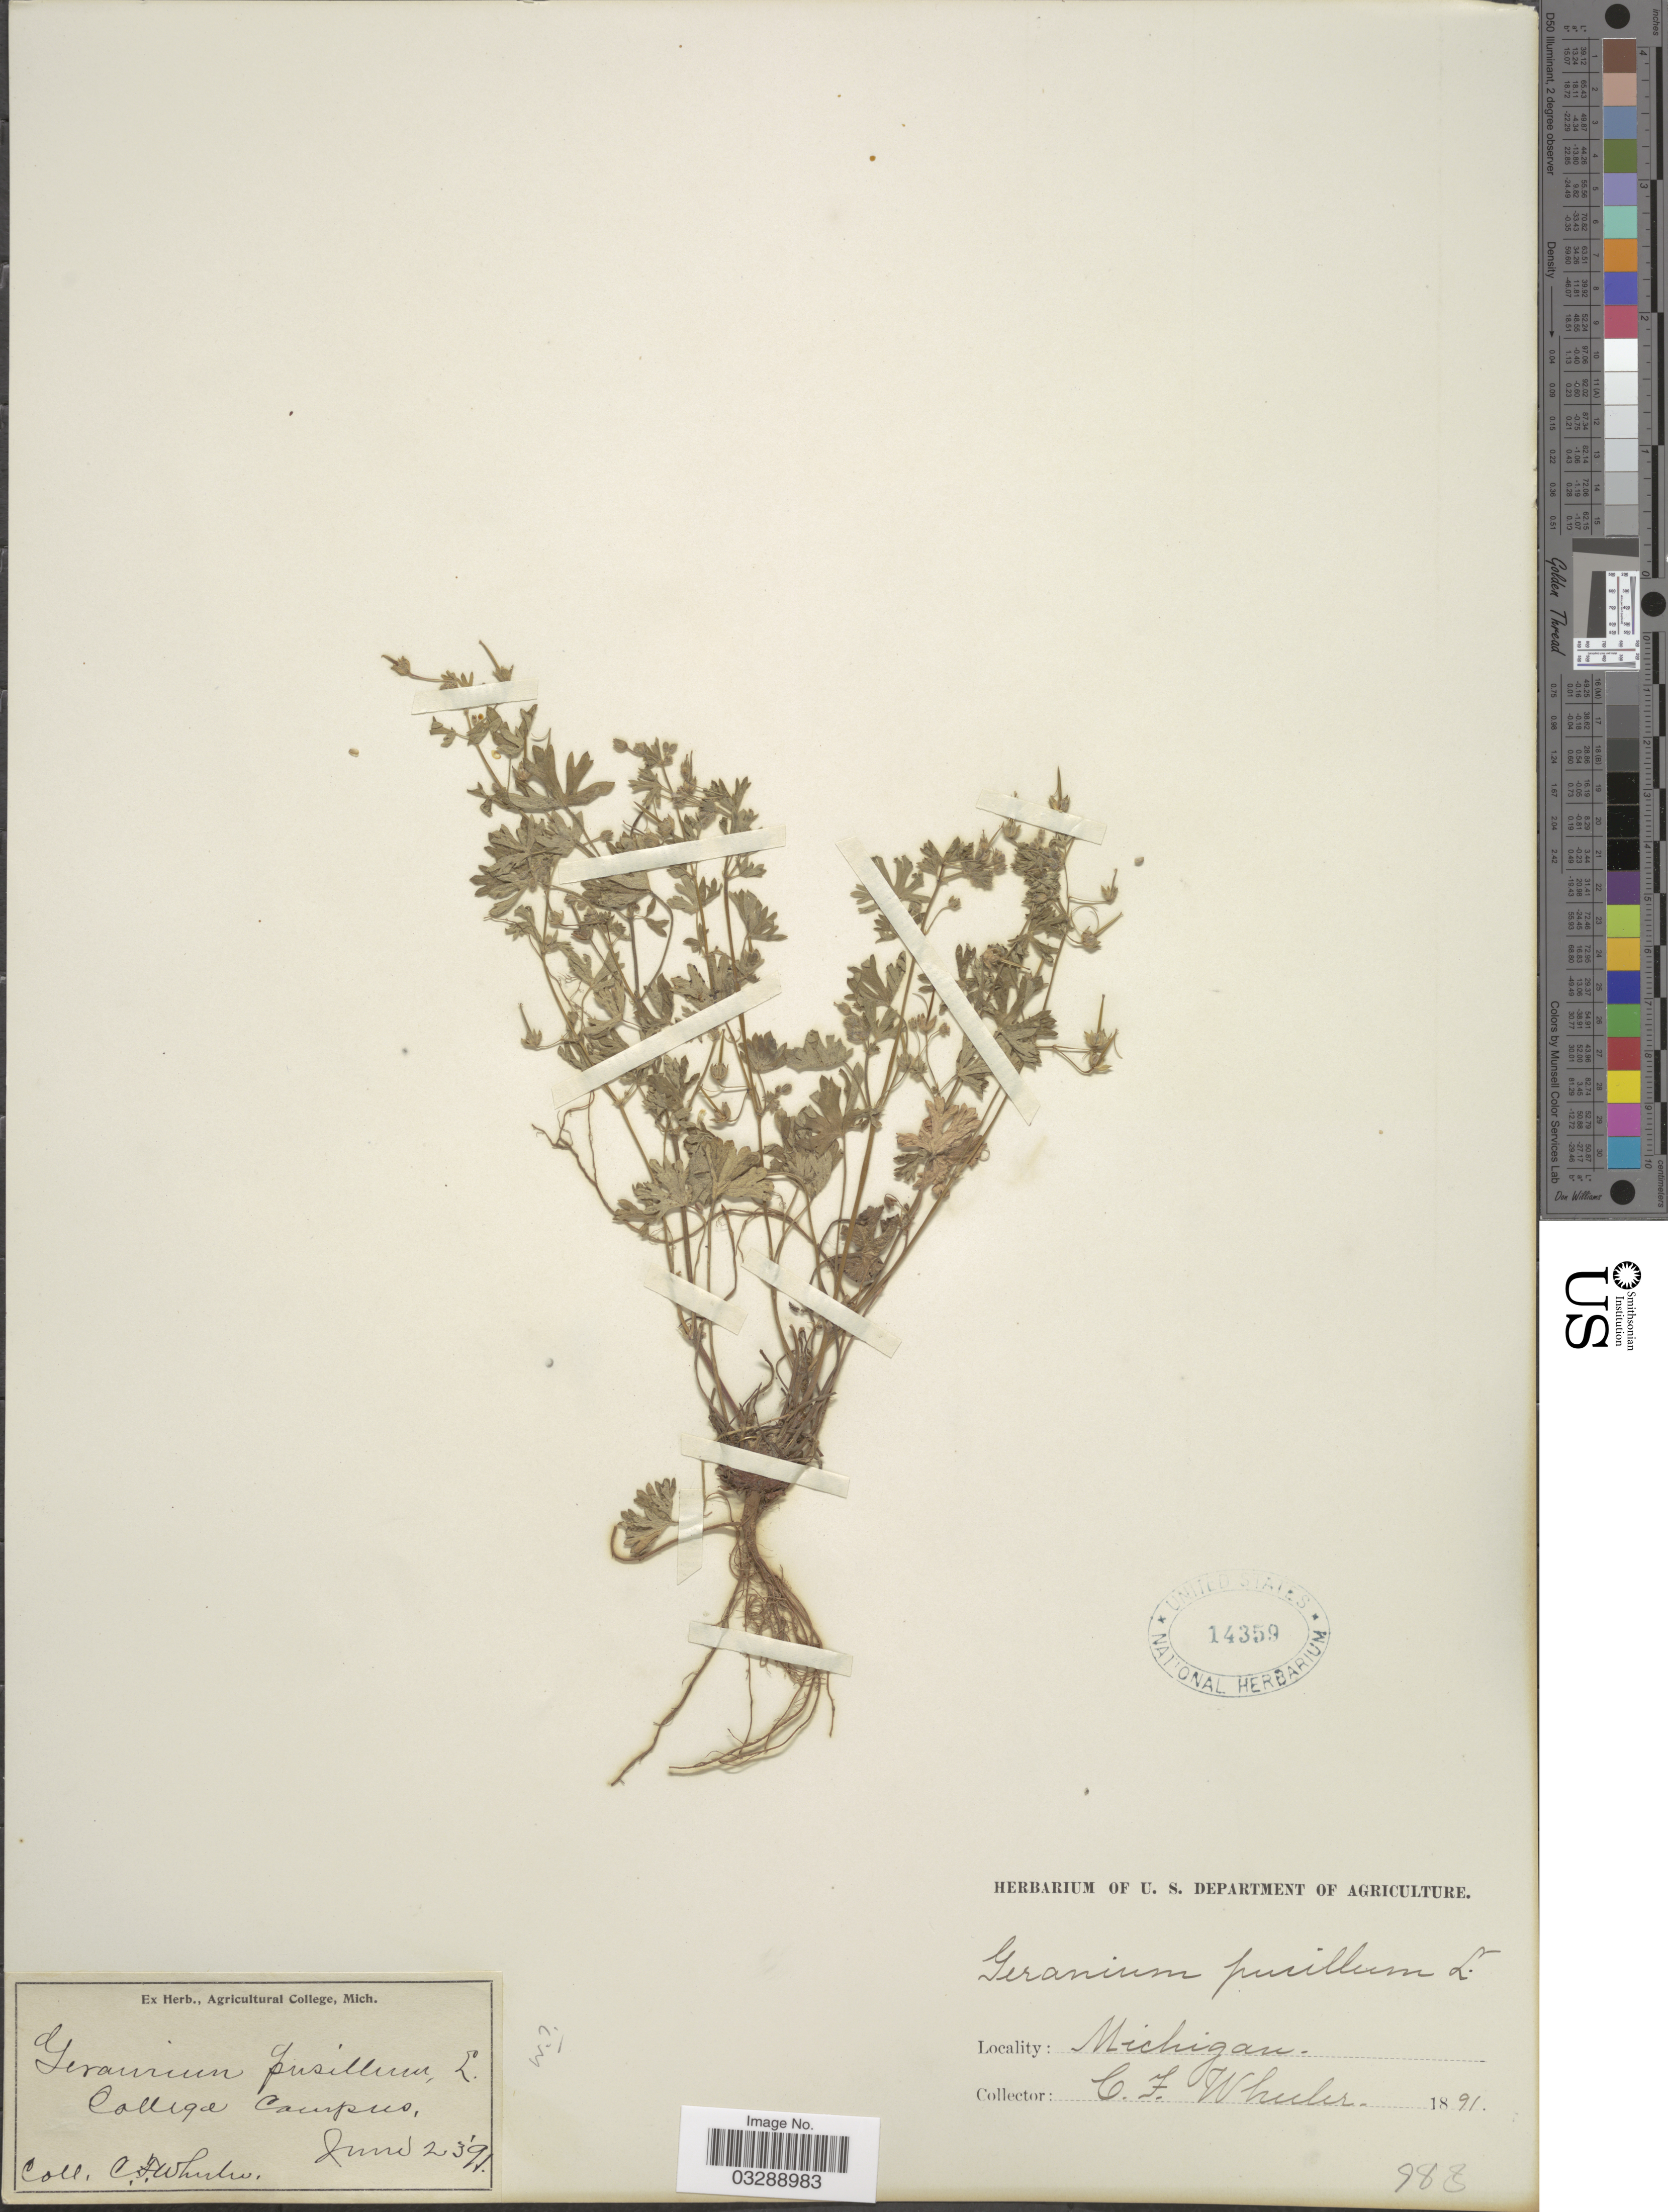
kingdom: Plantae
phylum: Tracheophyta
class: Magnoliopsida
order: Geraniales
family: Geraniaceae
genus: Geranium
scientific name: Geranium pusillum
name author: L.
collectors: C. Wheeler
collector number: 983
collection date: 1891-06-23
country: United States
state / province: Michigan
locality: College Campus.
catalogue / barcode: US 14359